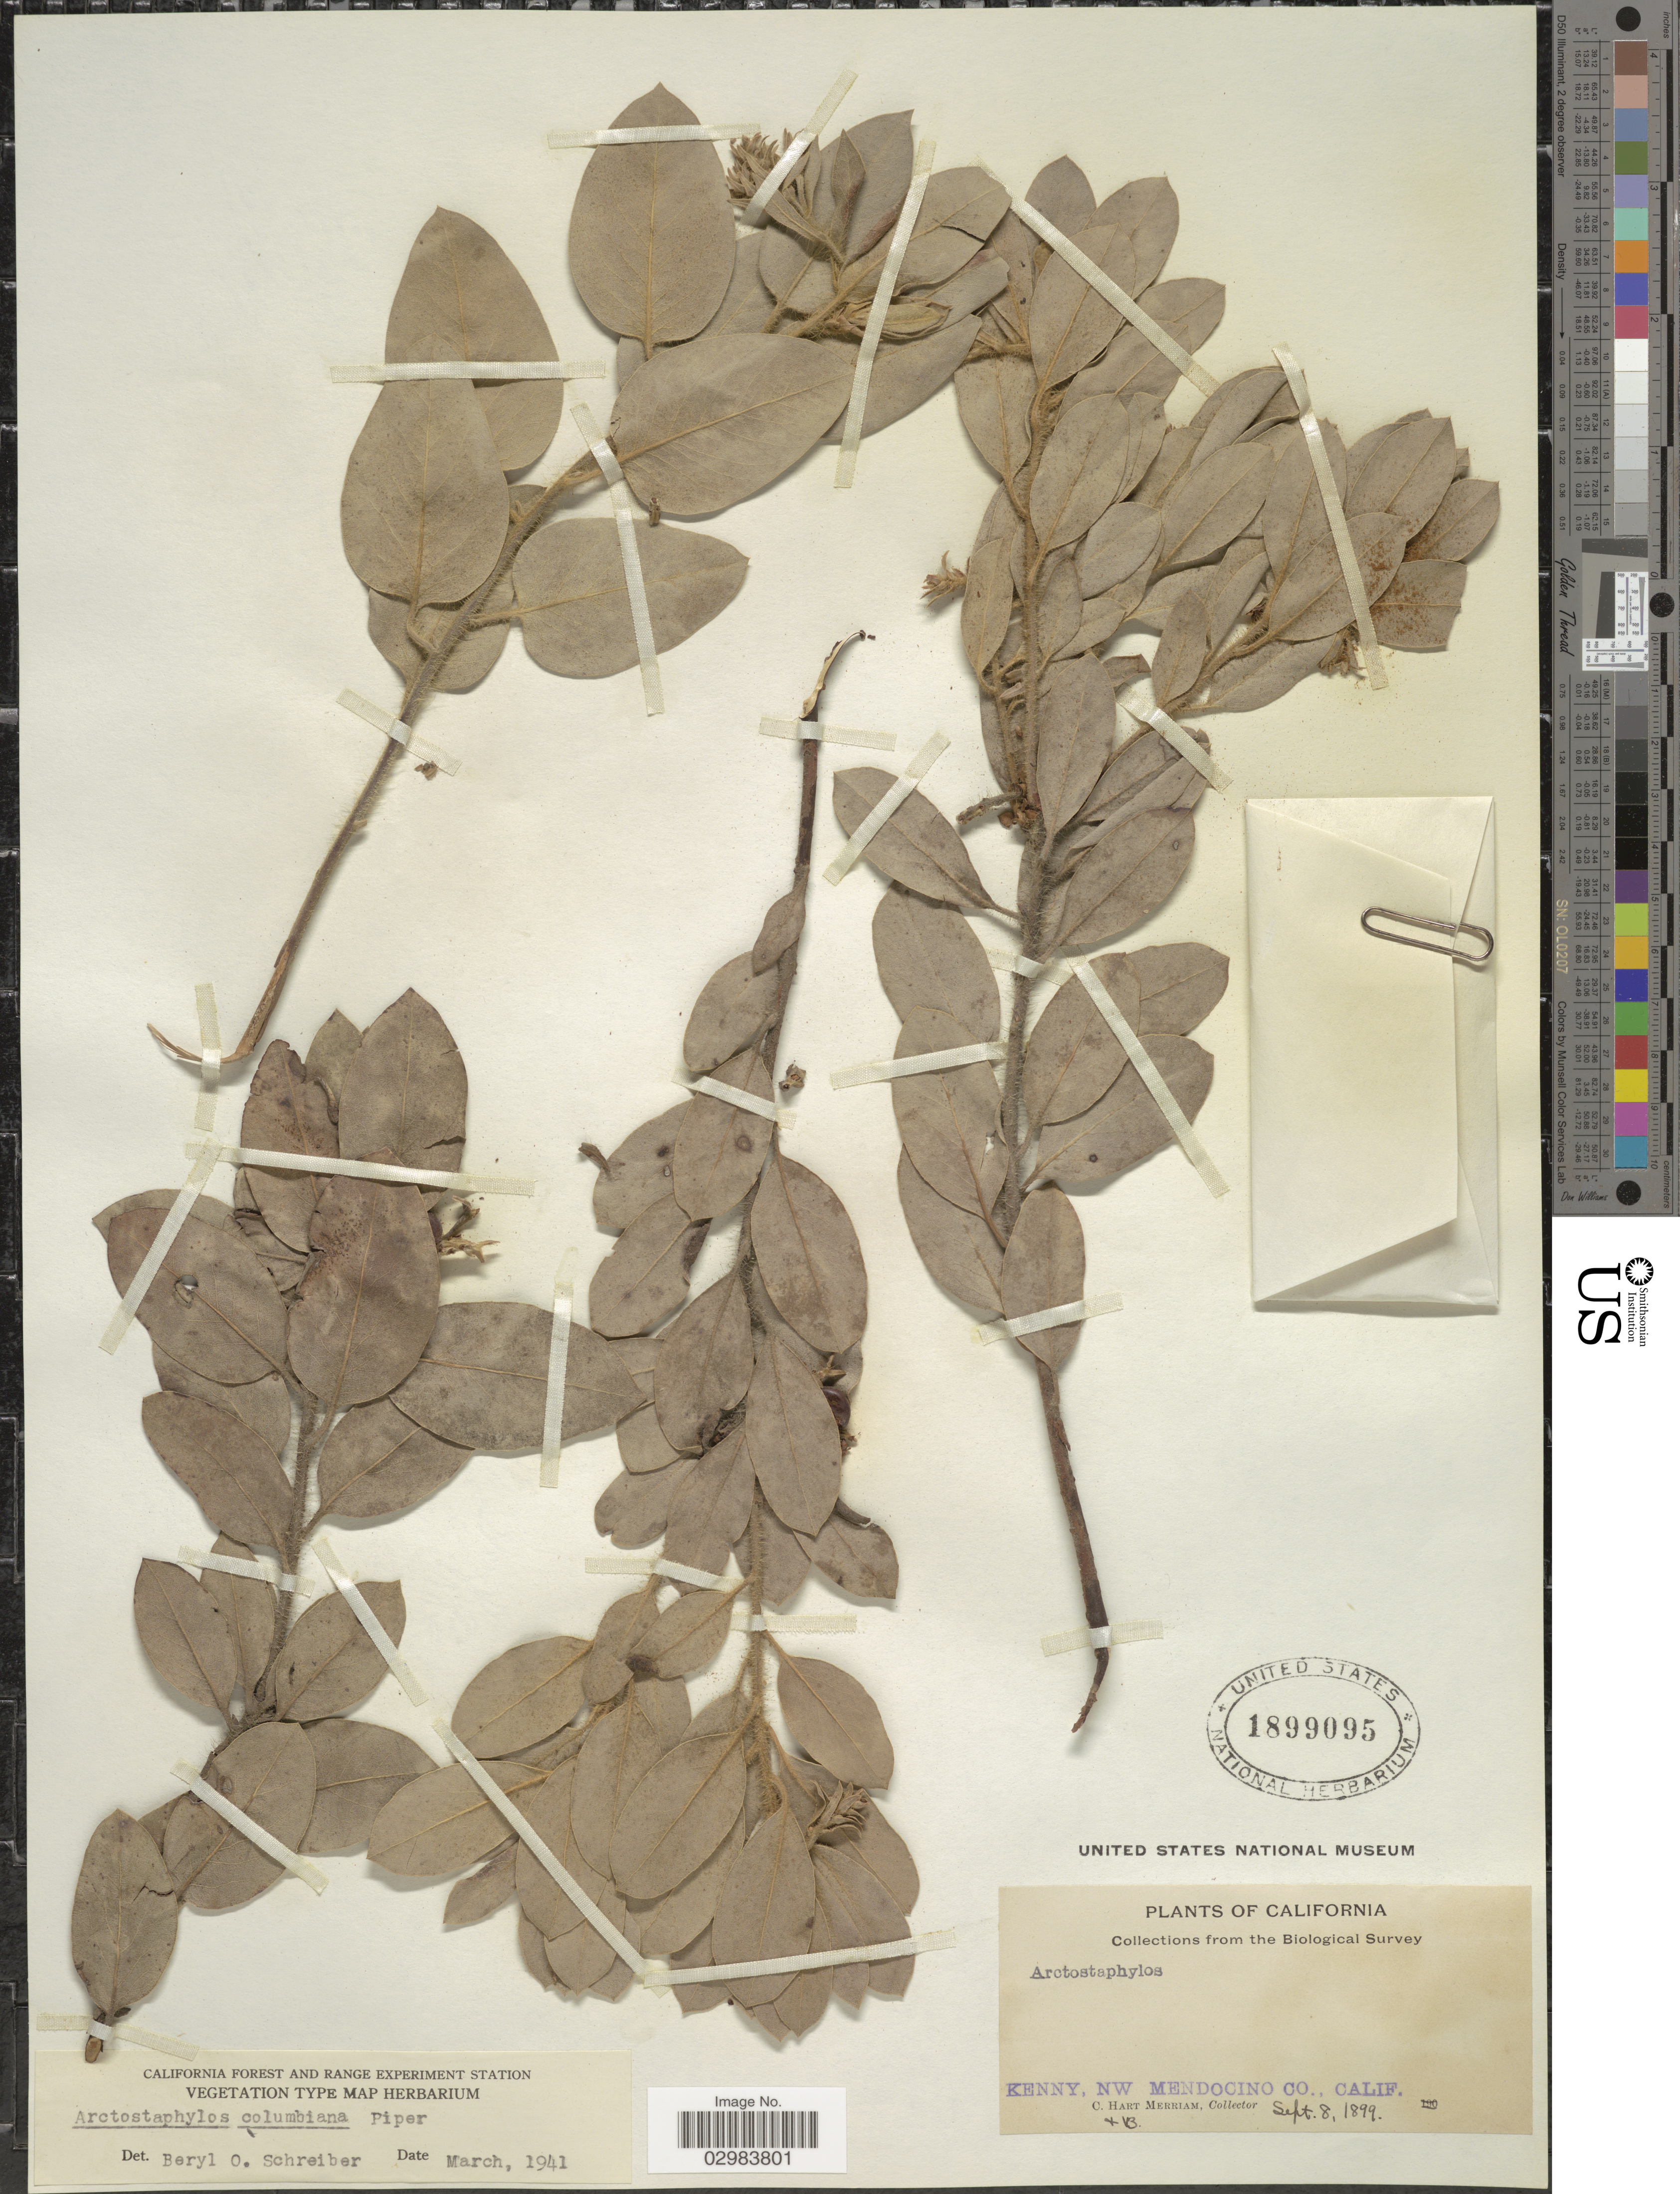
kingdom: Plantae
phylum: Tracheophyta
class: Magnoliopsida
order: Ericales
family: Ericaceae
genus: Arctostaphylos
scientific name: Arctostaphylos columbiana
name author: Piper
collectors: C. Merriam & V. B.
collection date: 1899-09-08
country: United States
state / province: California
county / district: Mendocino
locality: Kenny, NW Mendocino Co.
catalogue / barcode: US 1899095